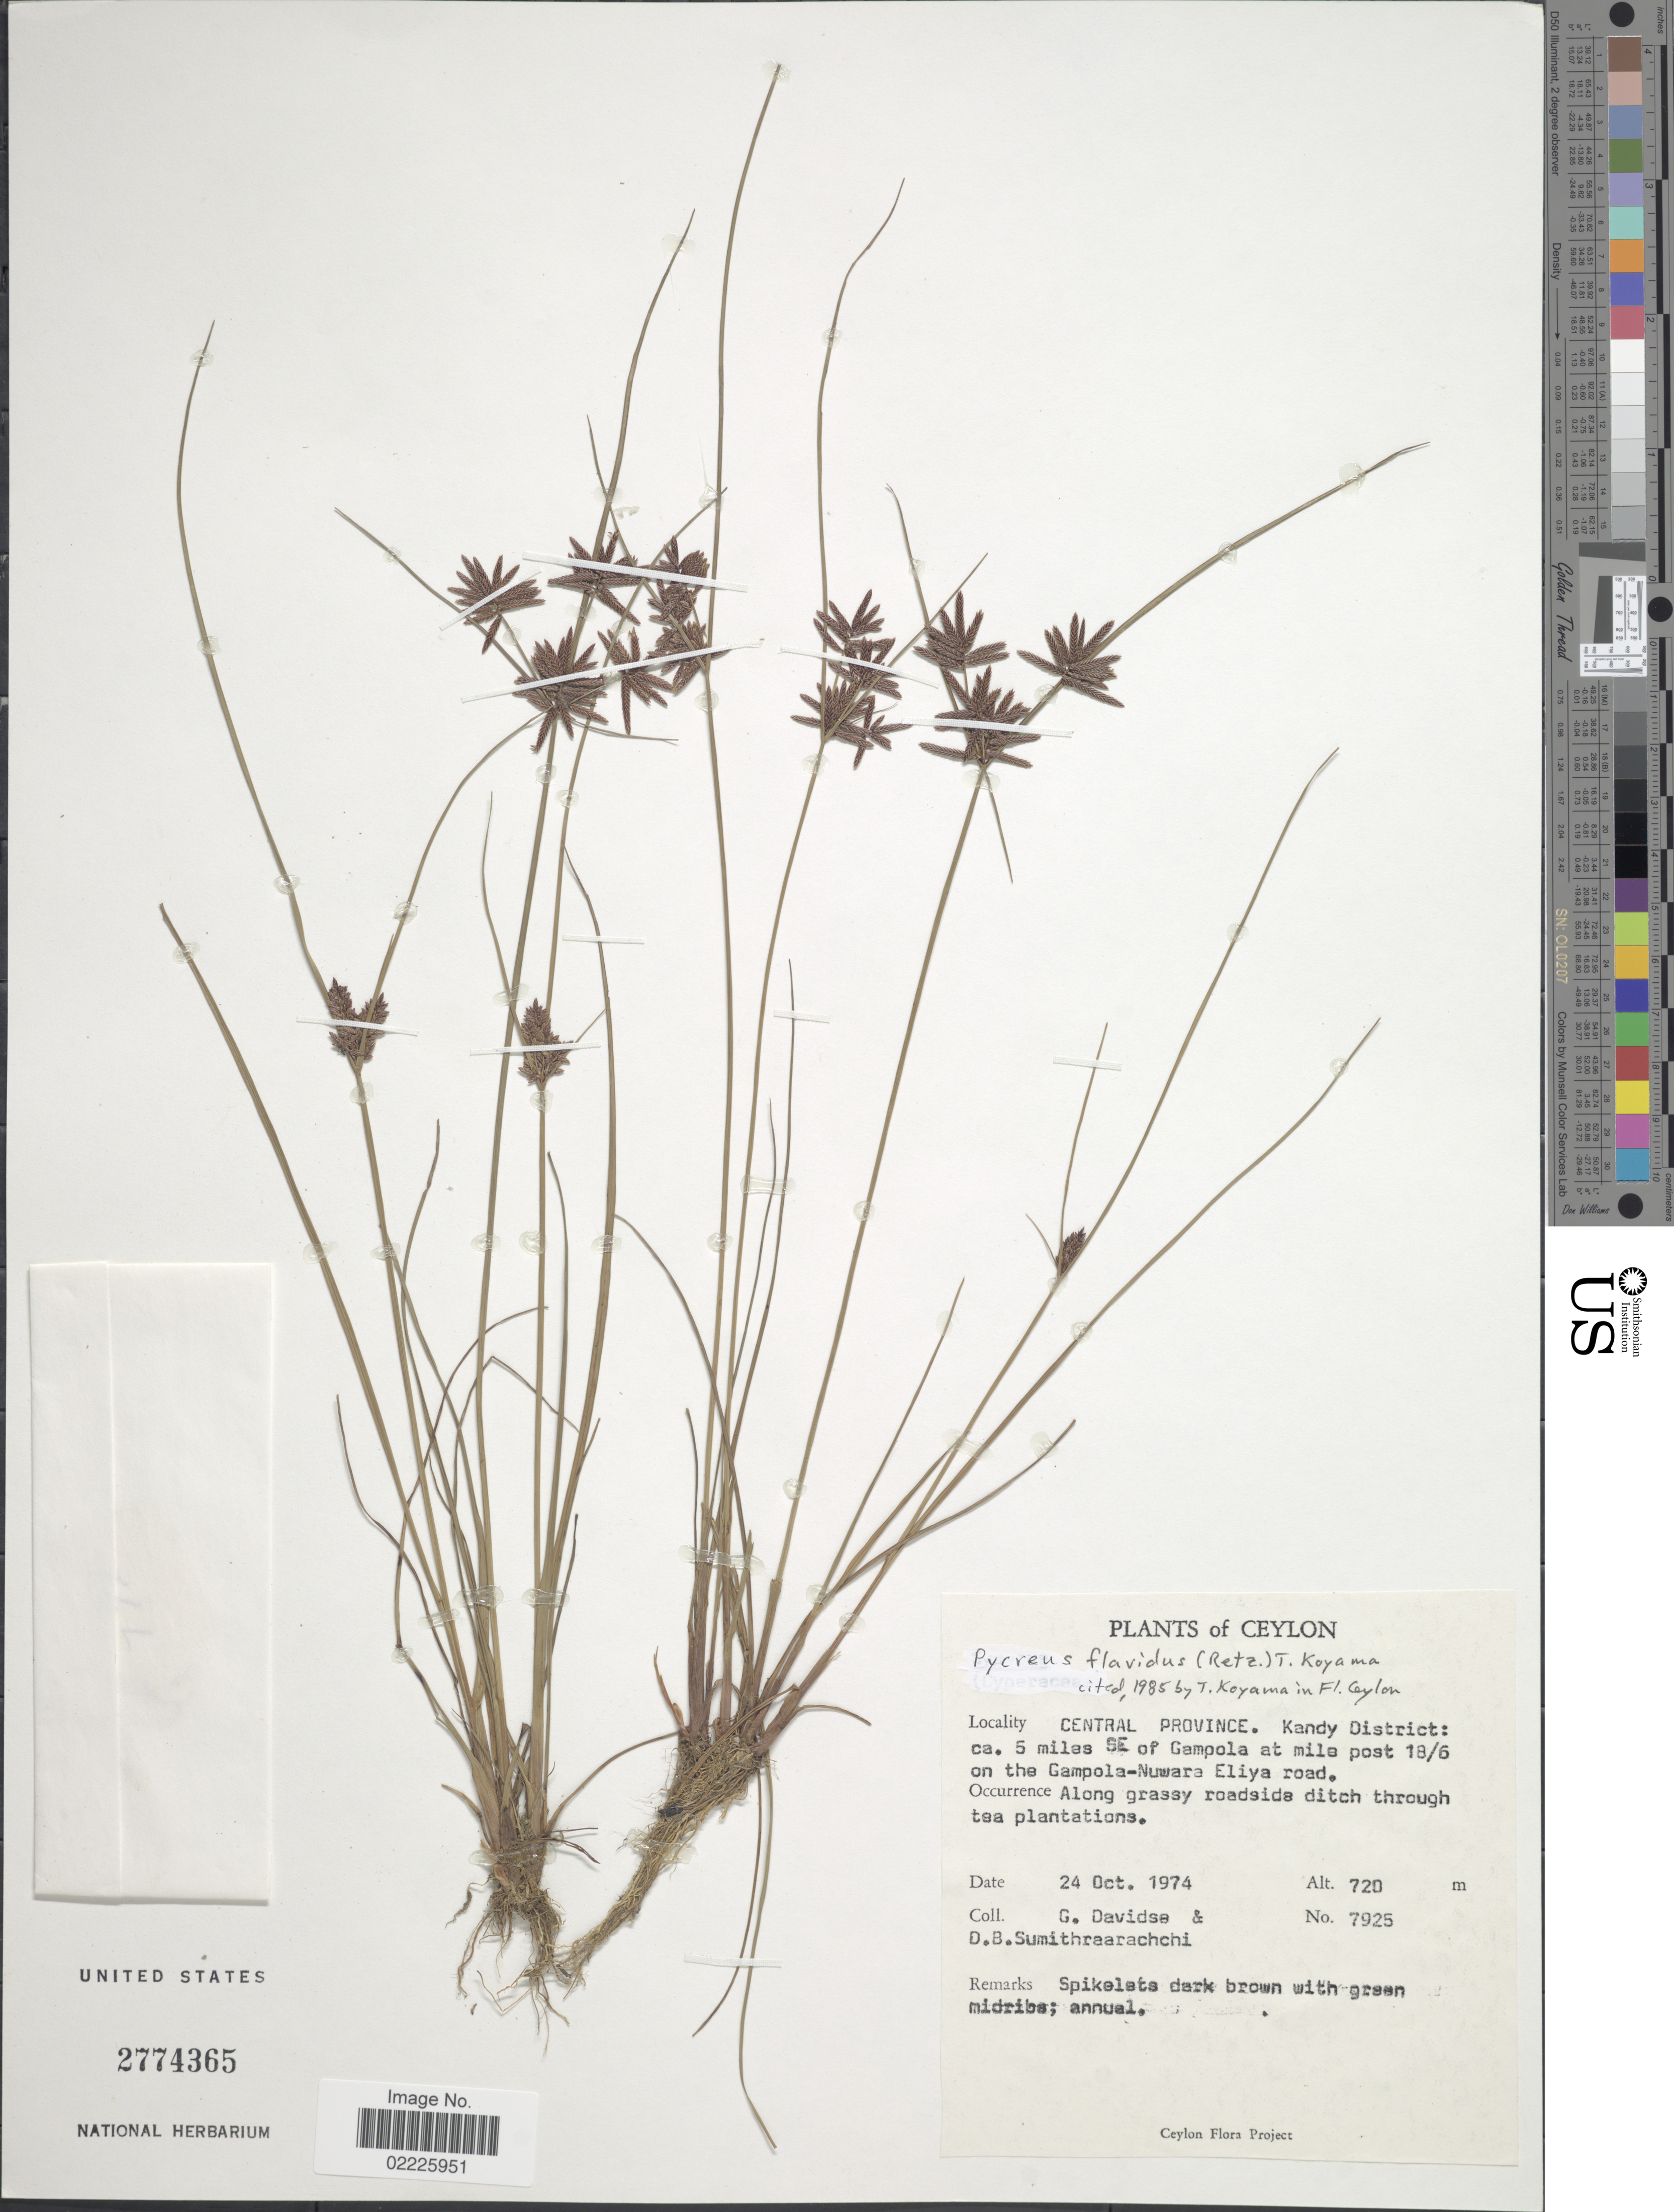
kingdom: Plantae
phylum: Tracheophyta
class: Liliopsida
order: Poales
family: Cyperaceae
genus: Cyperus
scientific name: Cyperus flavidus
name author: Retz.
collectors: G. Davidse & D. B. Sumithraarachchi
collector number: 7925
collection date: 1974-10-24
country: Sri Lanka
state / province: Central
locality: Kandy District, Ceylon,: ca. 5 miles Se of Gampola at Mile post 18/6 on the Gampola-uwara Eliya road,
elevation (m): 720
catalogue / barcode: US 2774365